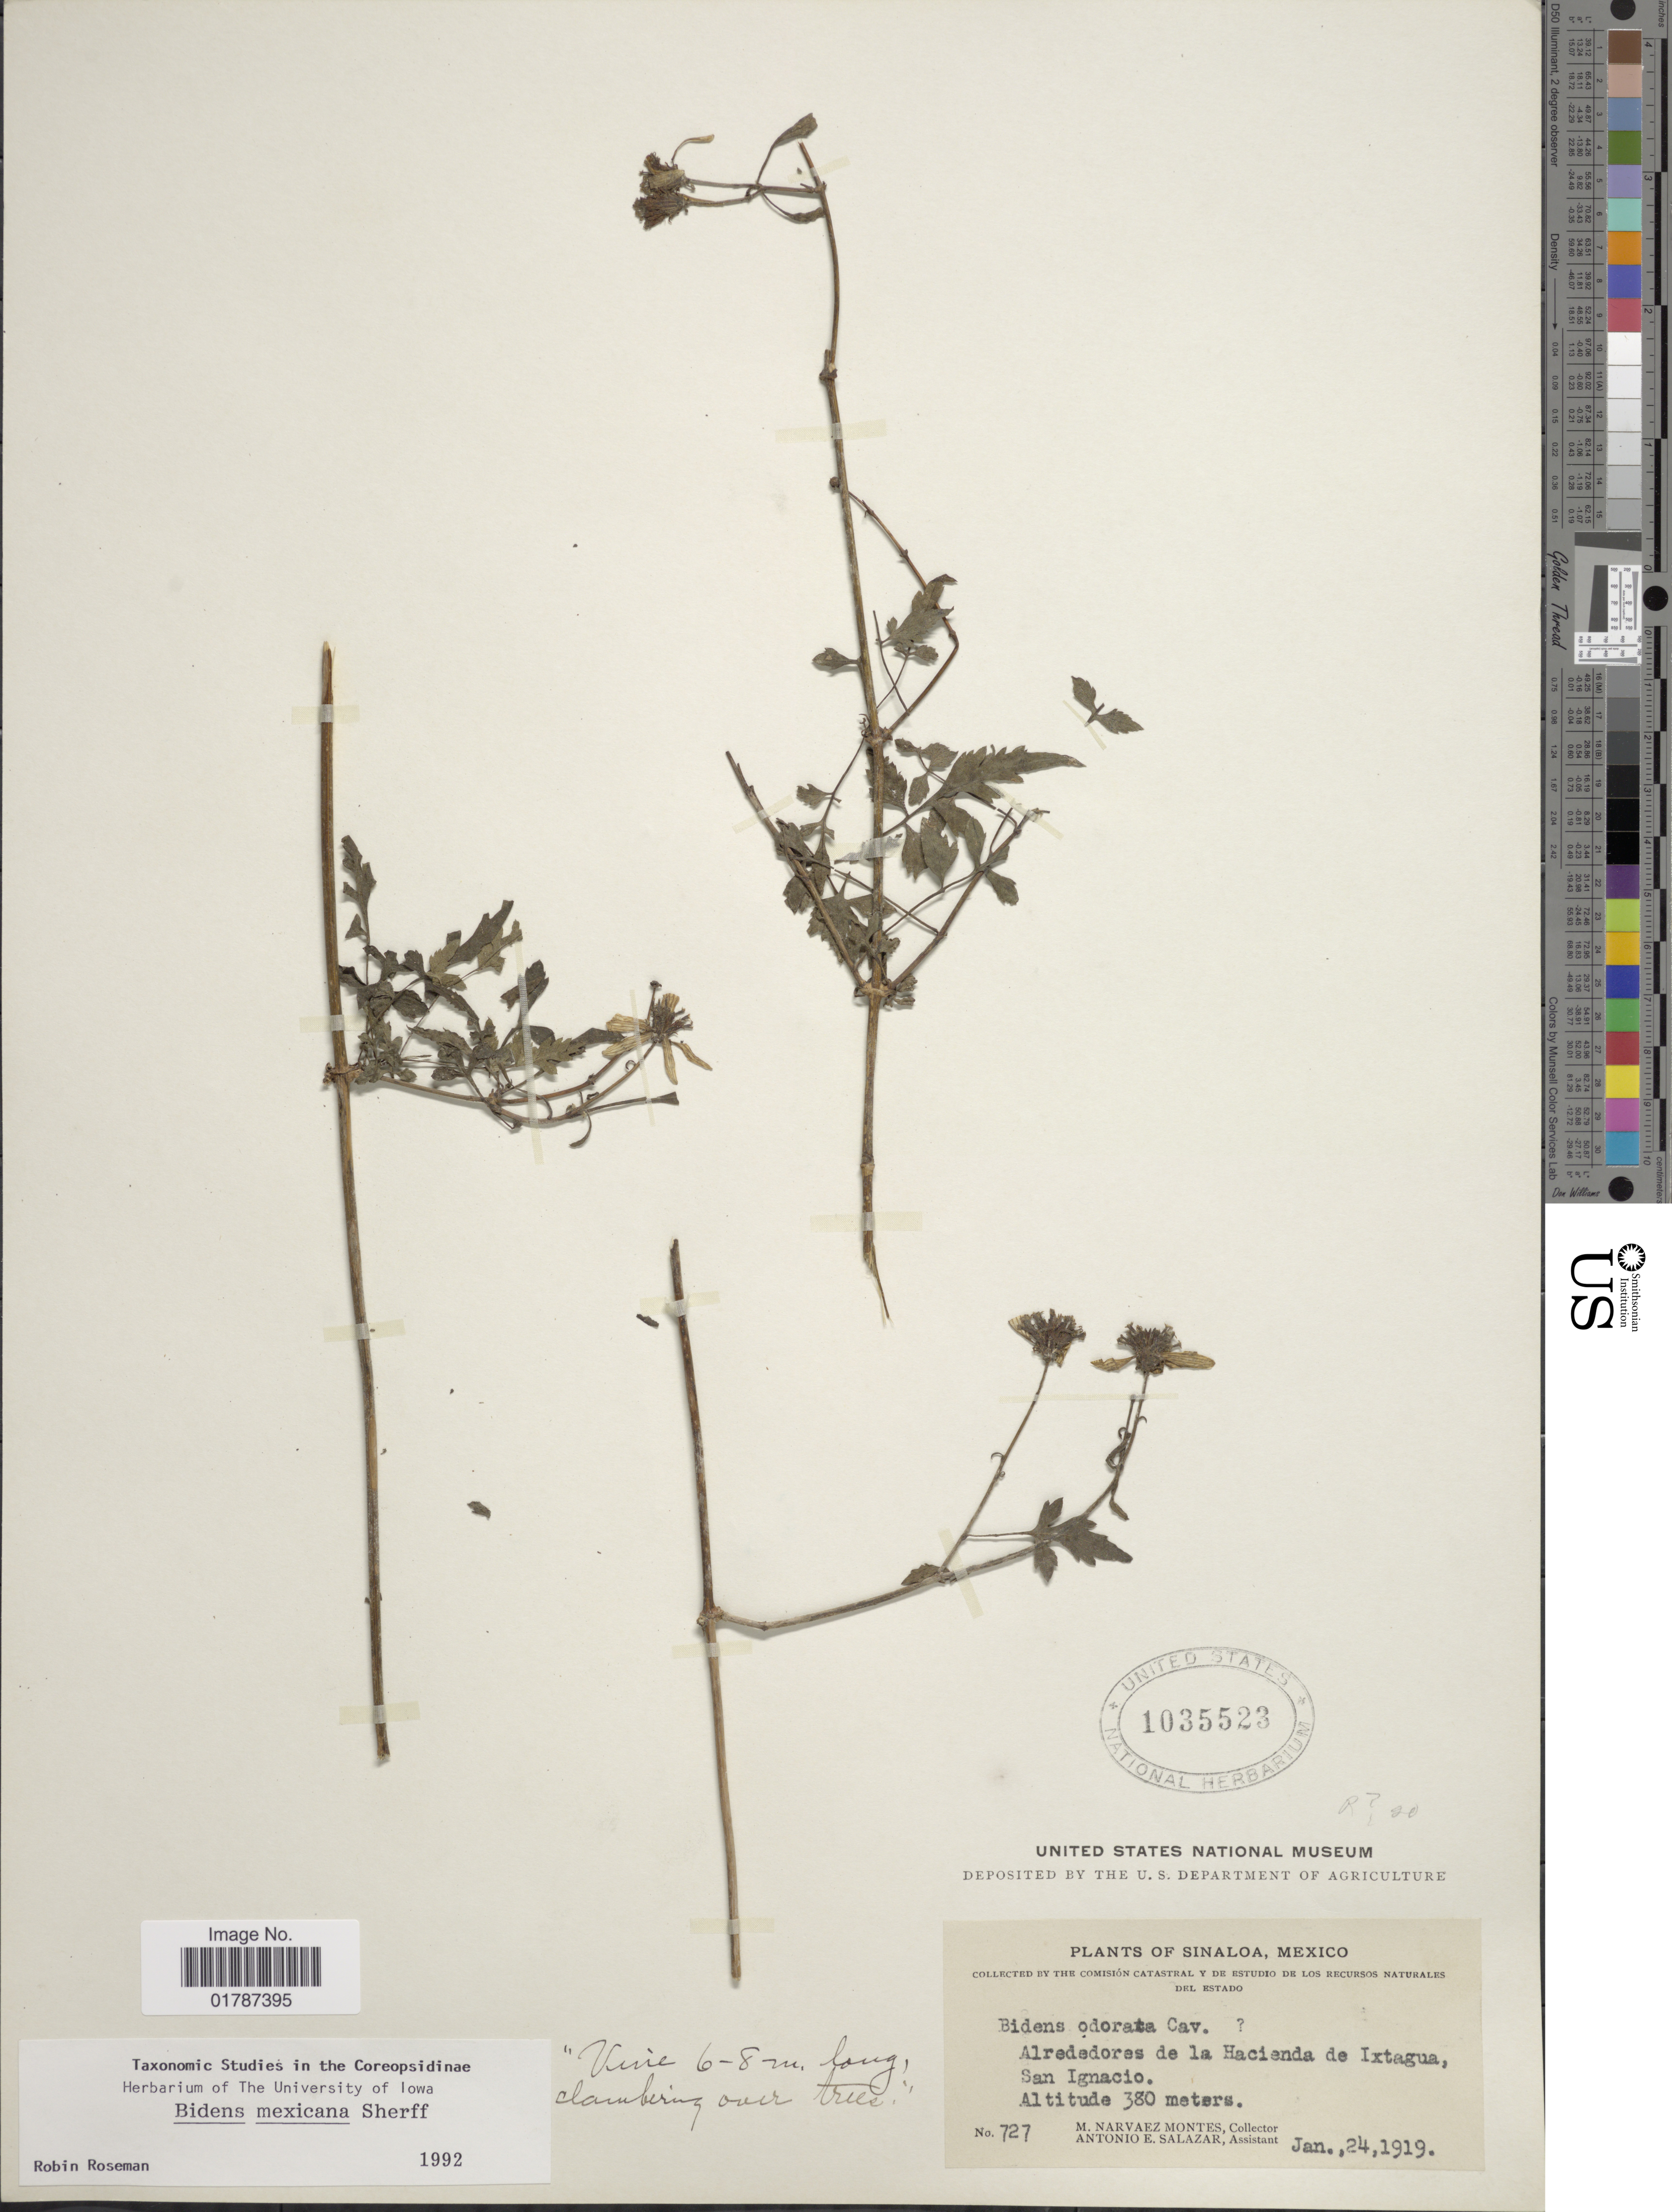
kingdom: Plantae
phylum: Tracheophyta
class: Magnoliopsida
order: Asterales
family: Asteraceae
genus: Bidens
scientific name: Bidens mexicana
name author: Sherff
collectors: M. Navarez Montes & A. E. Salazar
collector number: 727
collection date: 1919-01-24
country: Mexico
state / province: Sinaloa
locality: Alrededores de la Hacienda de Ixtagua, San Ignacio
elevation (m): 380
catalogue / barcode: US 1035523